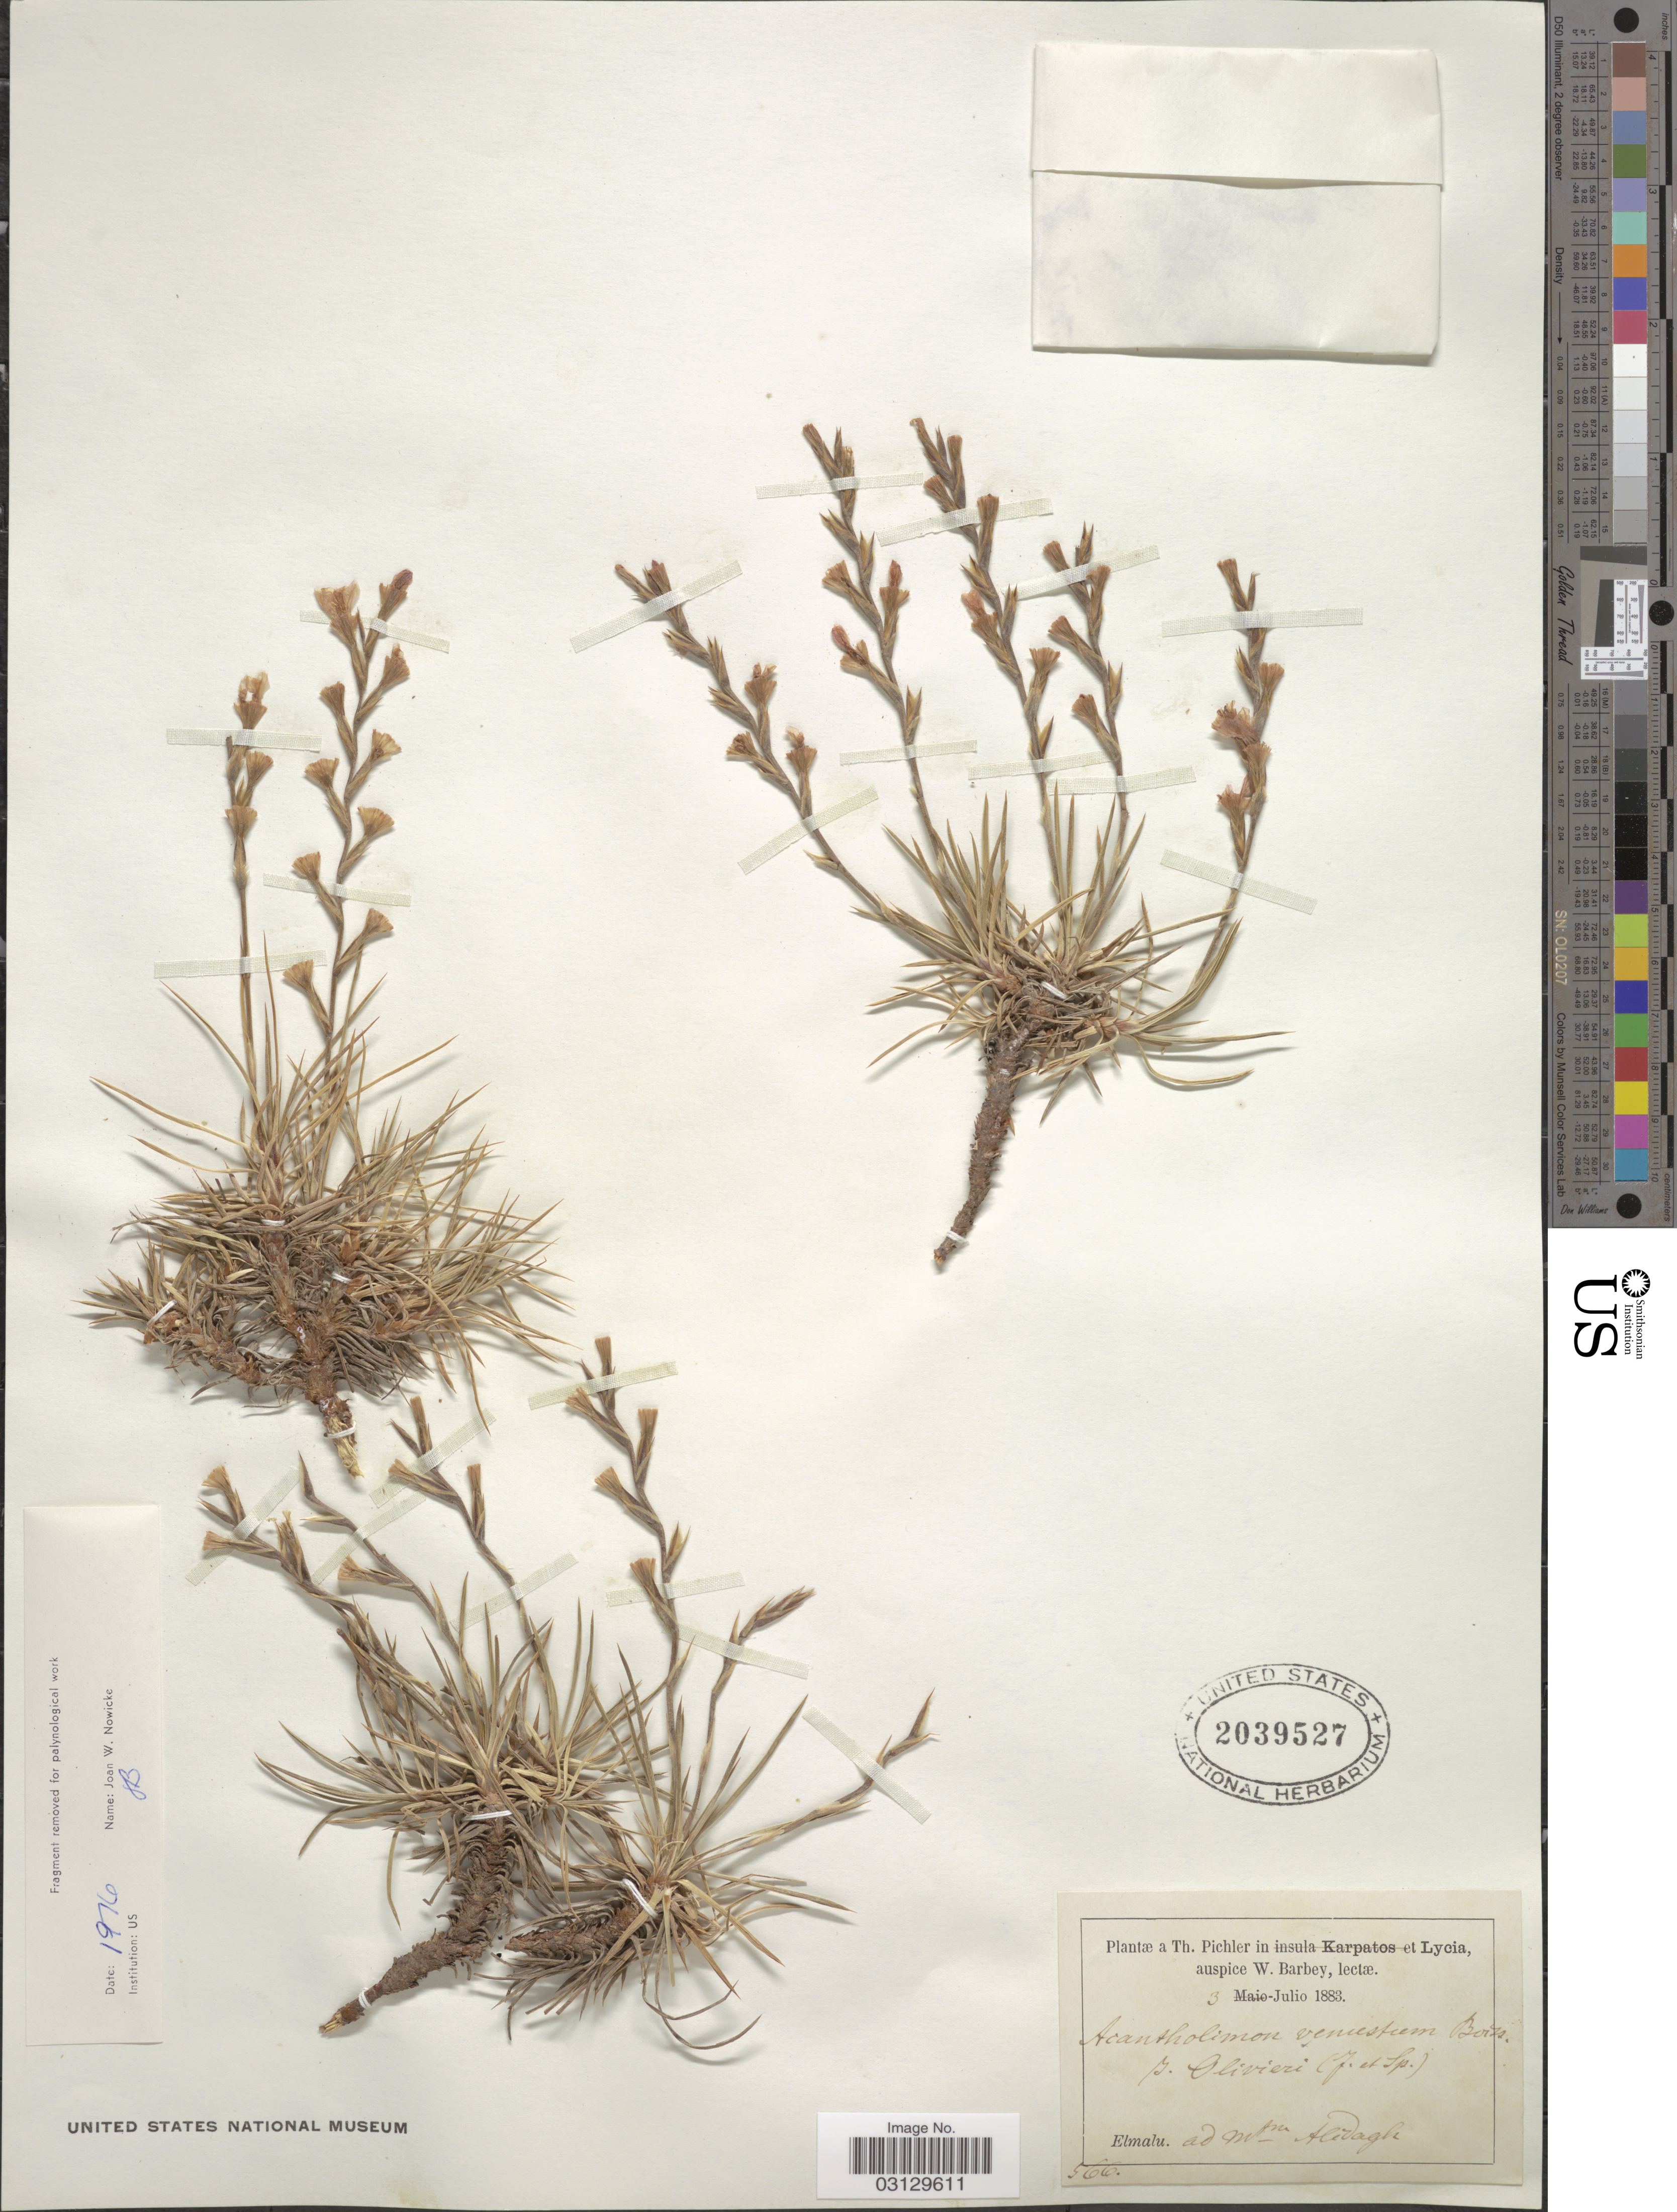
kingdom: Plantae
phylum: Tracheophyta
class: Magnoliopsida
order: Caryophyllales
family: Plumbaginaceae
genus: Acantholimon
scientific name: Acantholimon venustum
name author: Boiss.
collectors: T. Pichler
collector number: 566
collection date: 1883-07-03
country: Turkey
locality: Lycia. Elmalu. ad mtm Alidagh.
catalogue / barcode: US 2039527